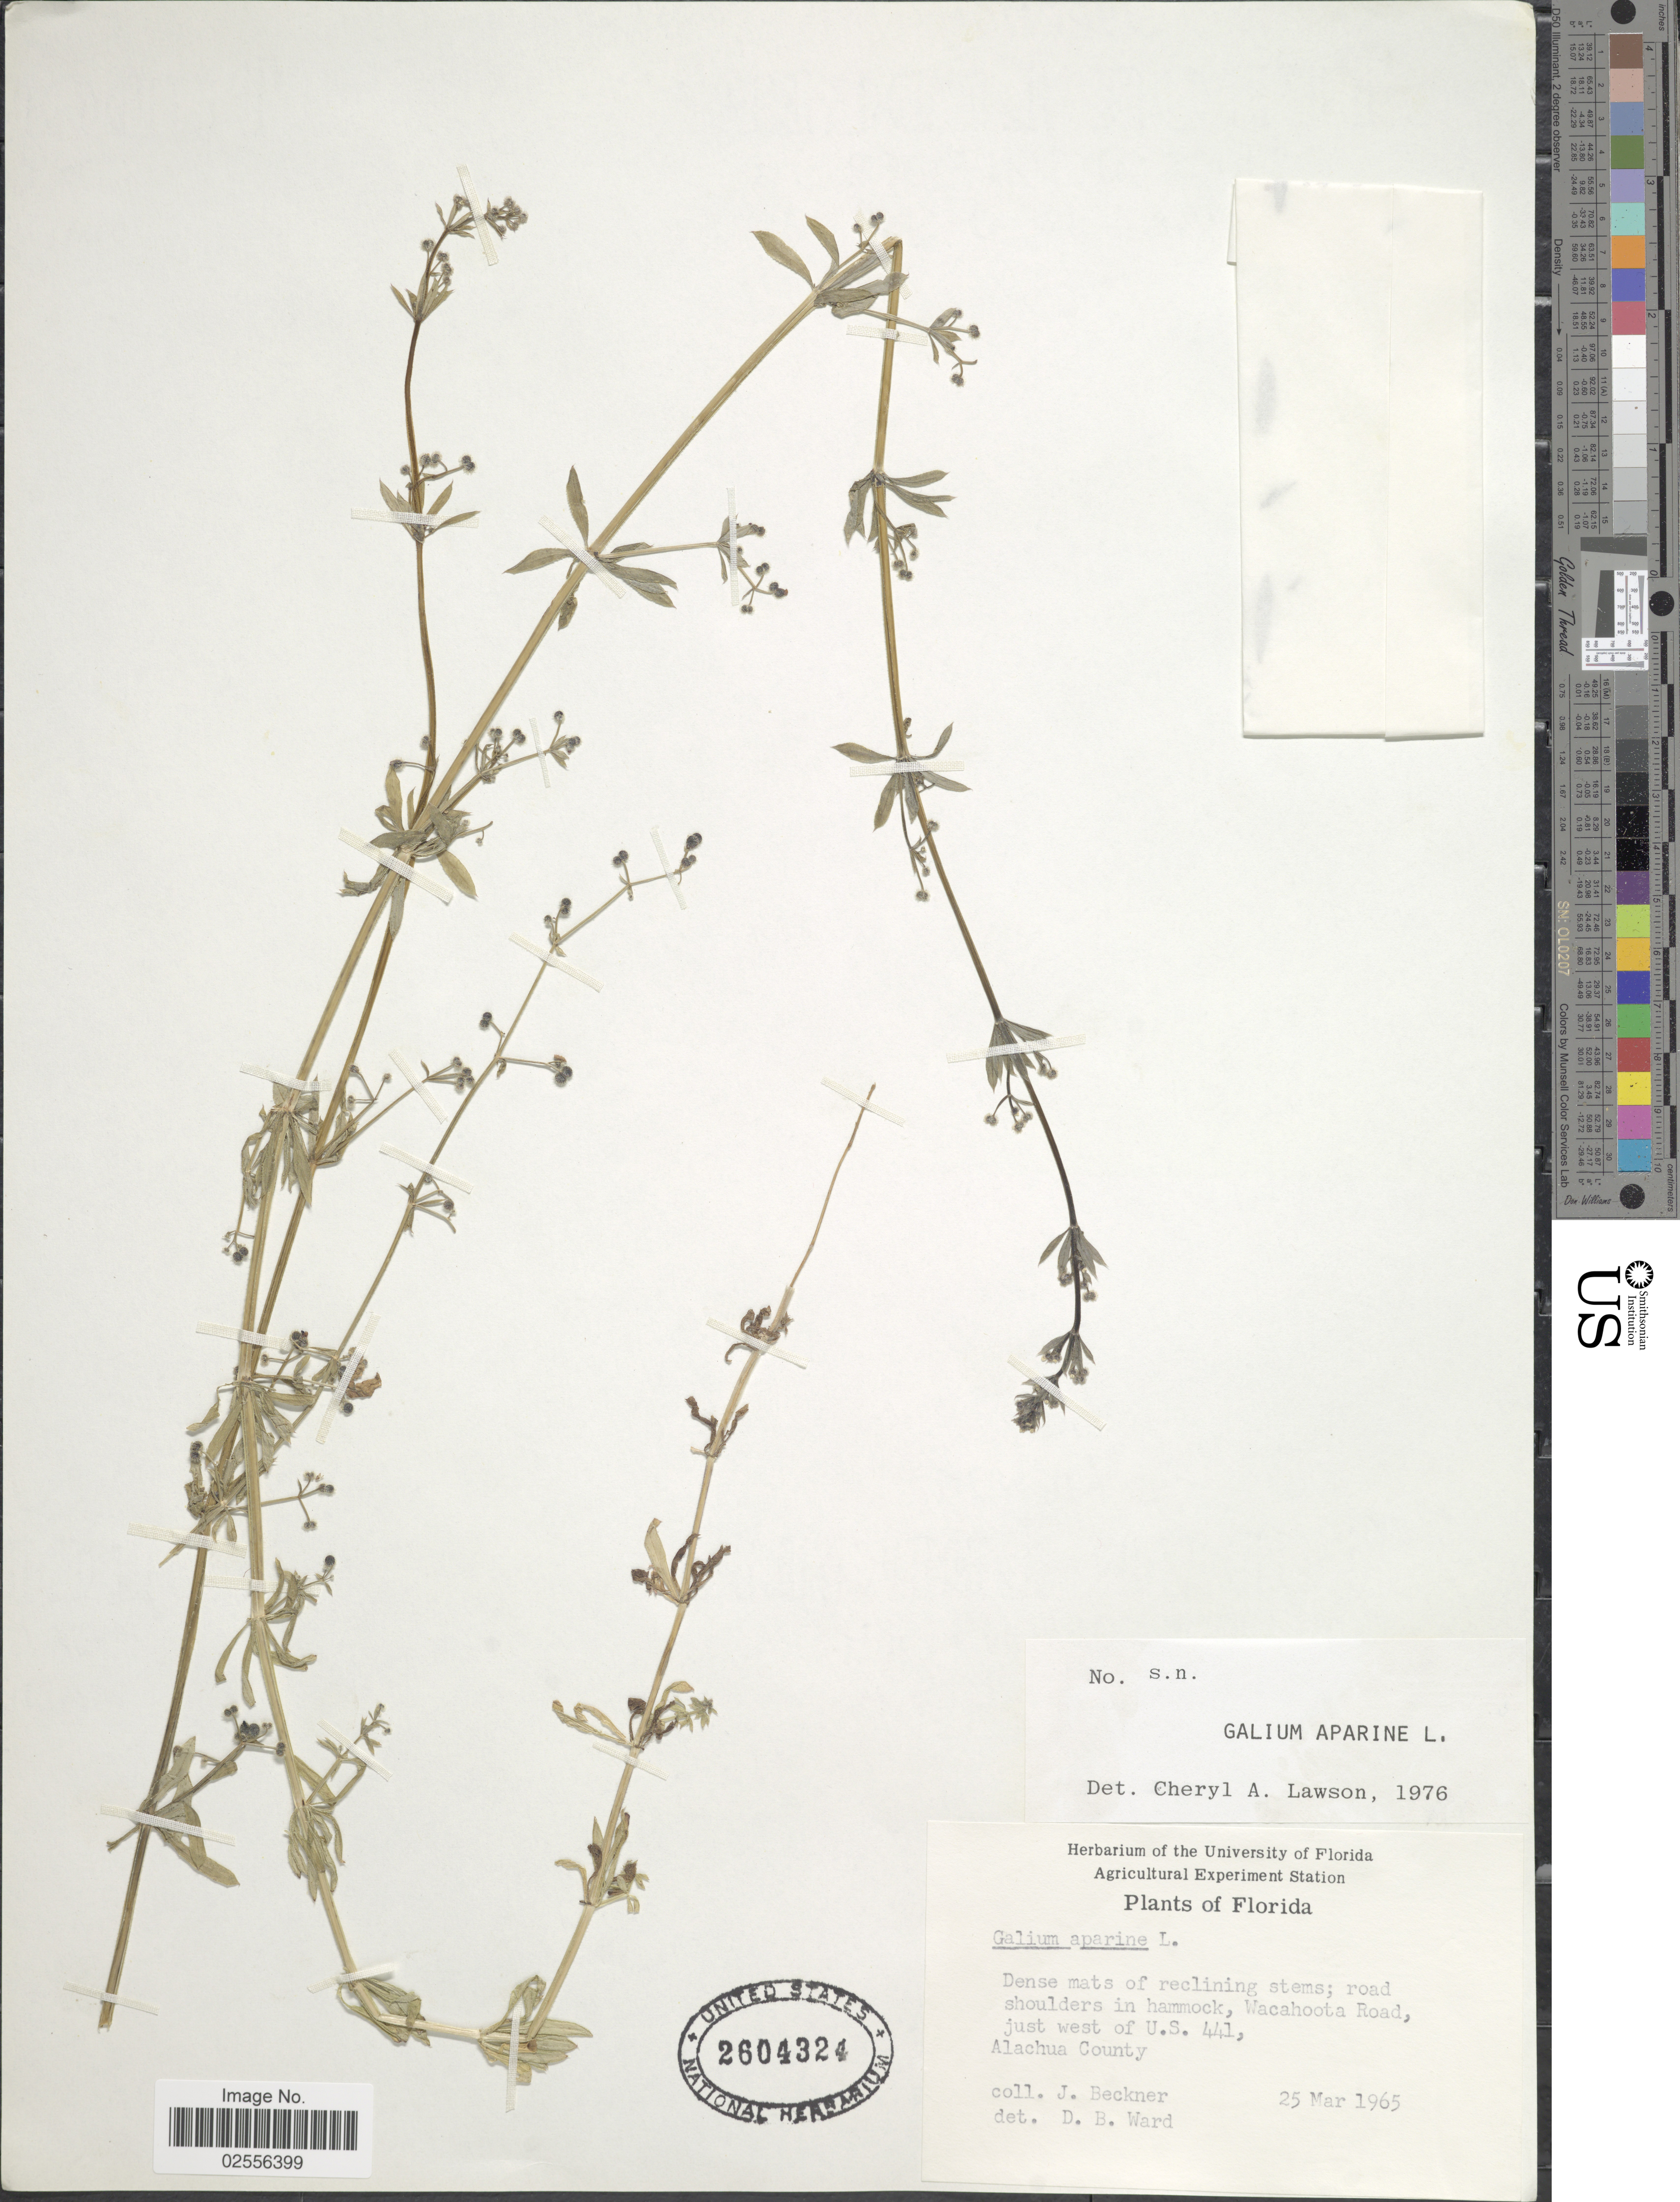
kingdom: Plantae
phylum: Tracheophyta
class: Magnoliopsida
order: Gentianales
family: Rubiaceae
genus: Galium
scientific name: Galium aparine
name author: L.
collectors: J. Beckner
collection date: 1965-03-25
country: United States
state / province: Florida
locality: Wacahoota Road, just west of U.S. 441, Alachua County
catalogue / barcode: US 2604324